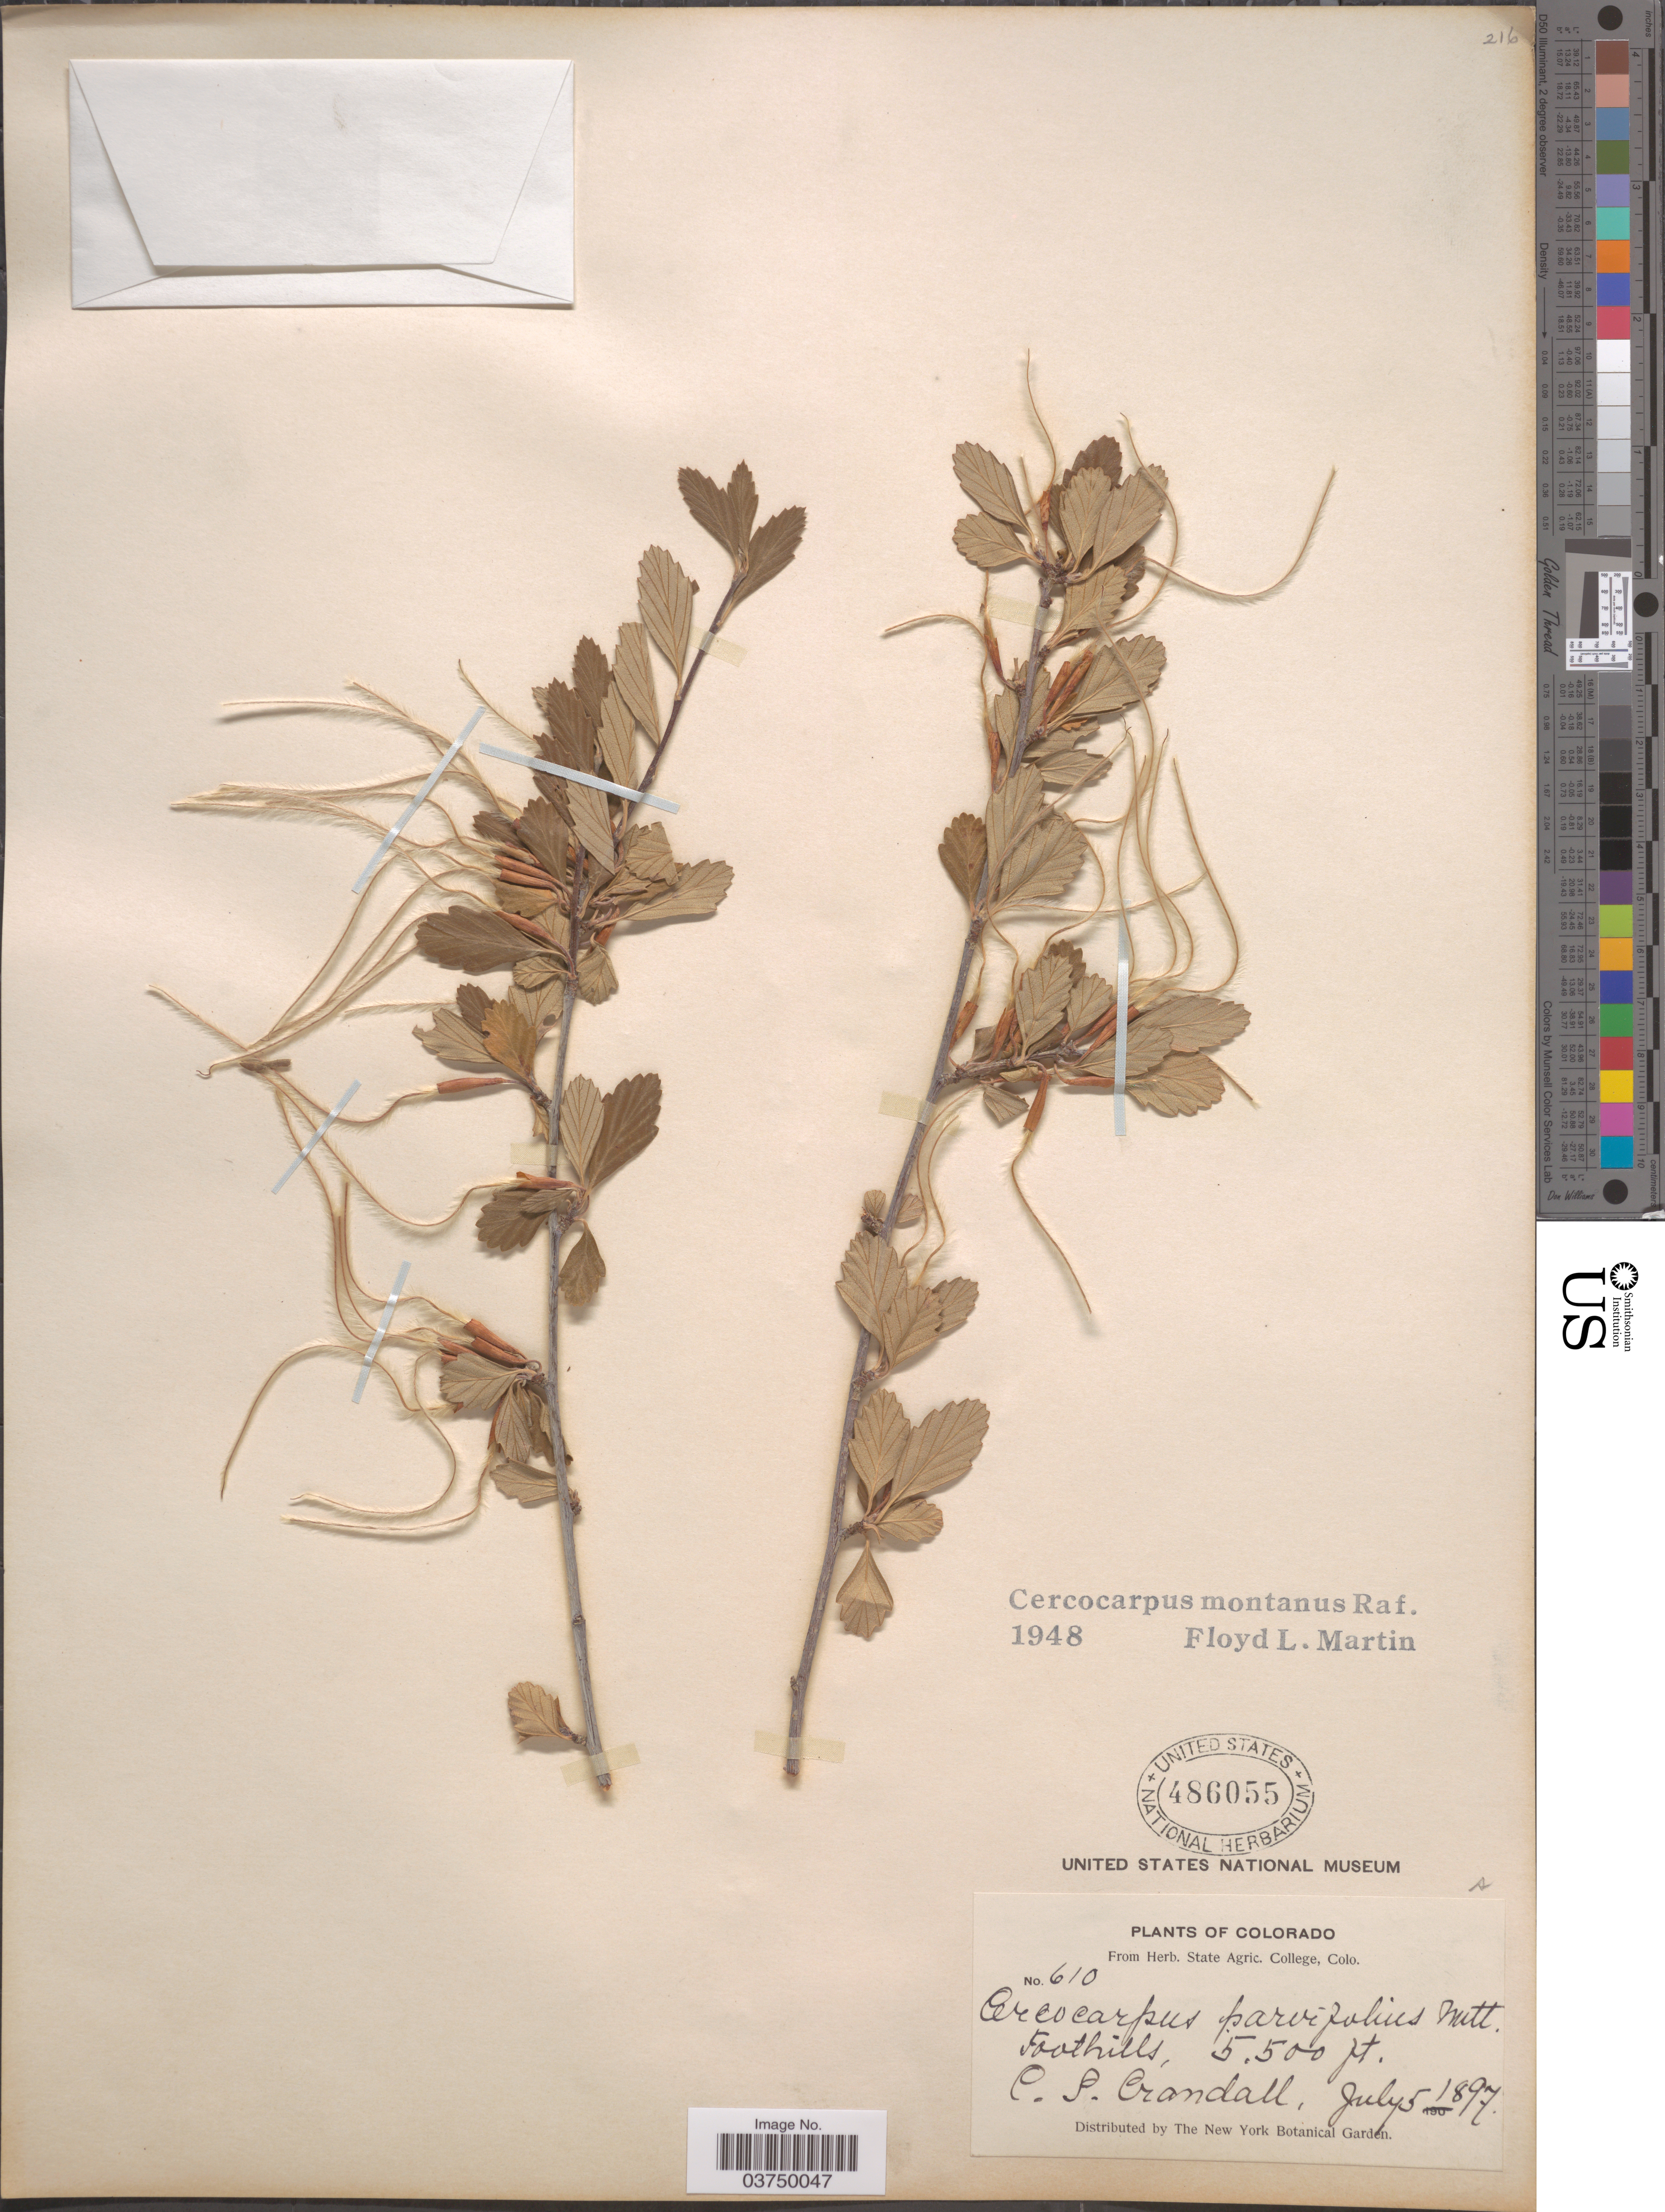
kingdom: Plantae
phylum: Tracheophyta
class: Magnoliopsida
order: Rosales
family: Rosaceae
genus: Cercocarpus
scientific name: Cercocarpus montanus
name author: Raf.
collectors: C. Crandall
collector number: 610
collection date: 1897-07-05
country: United States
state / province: Colorado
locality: Foothills.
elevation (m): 1676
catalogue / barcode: US 486055